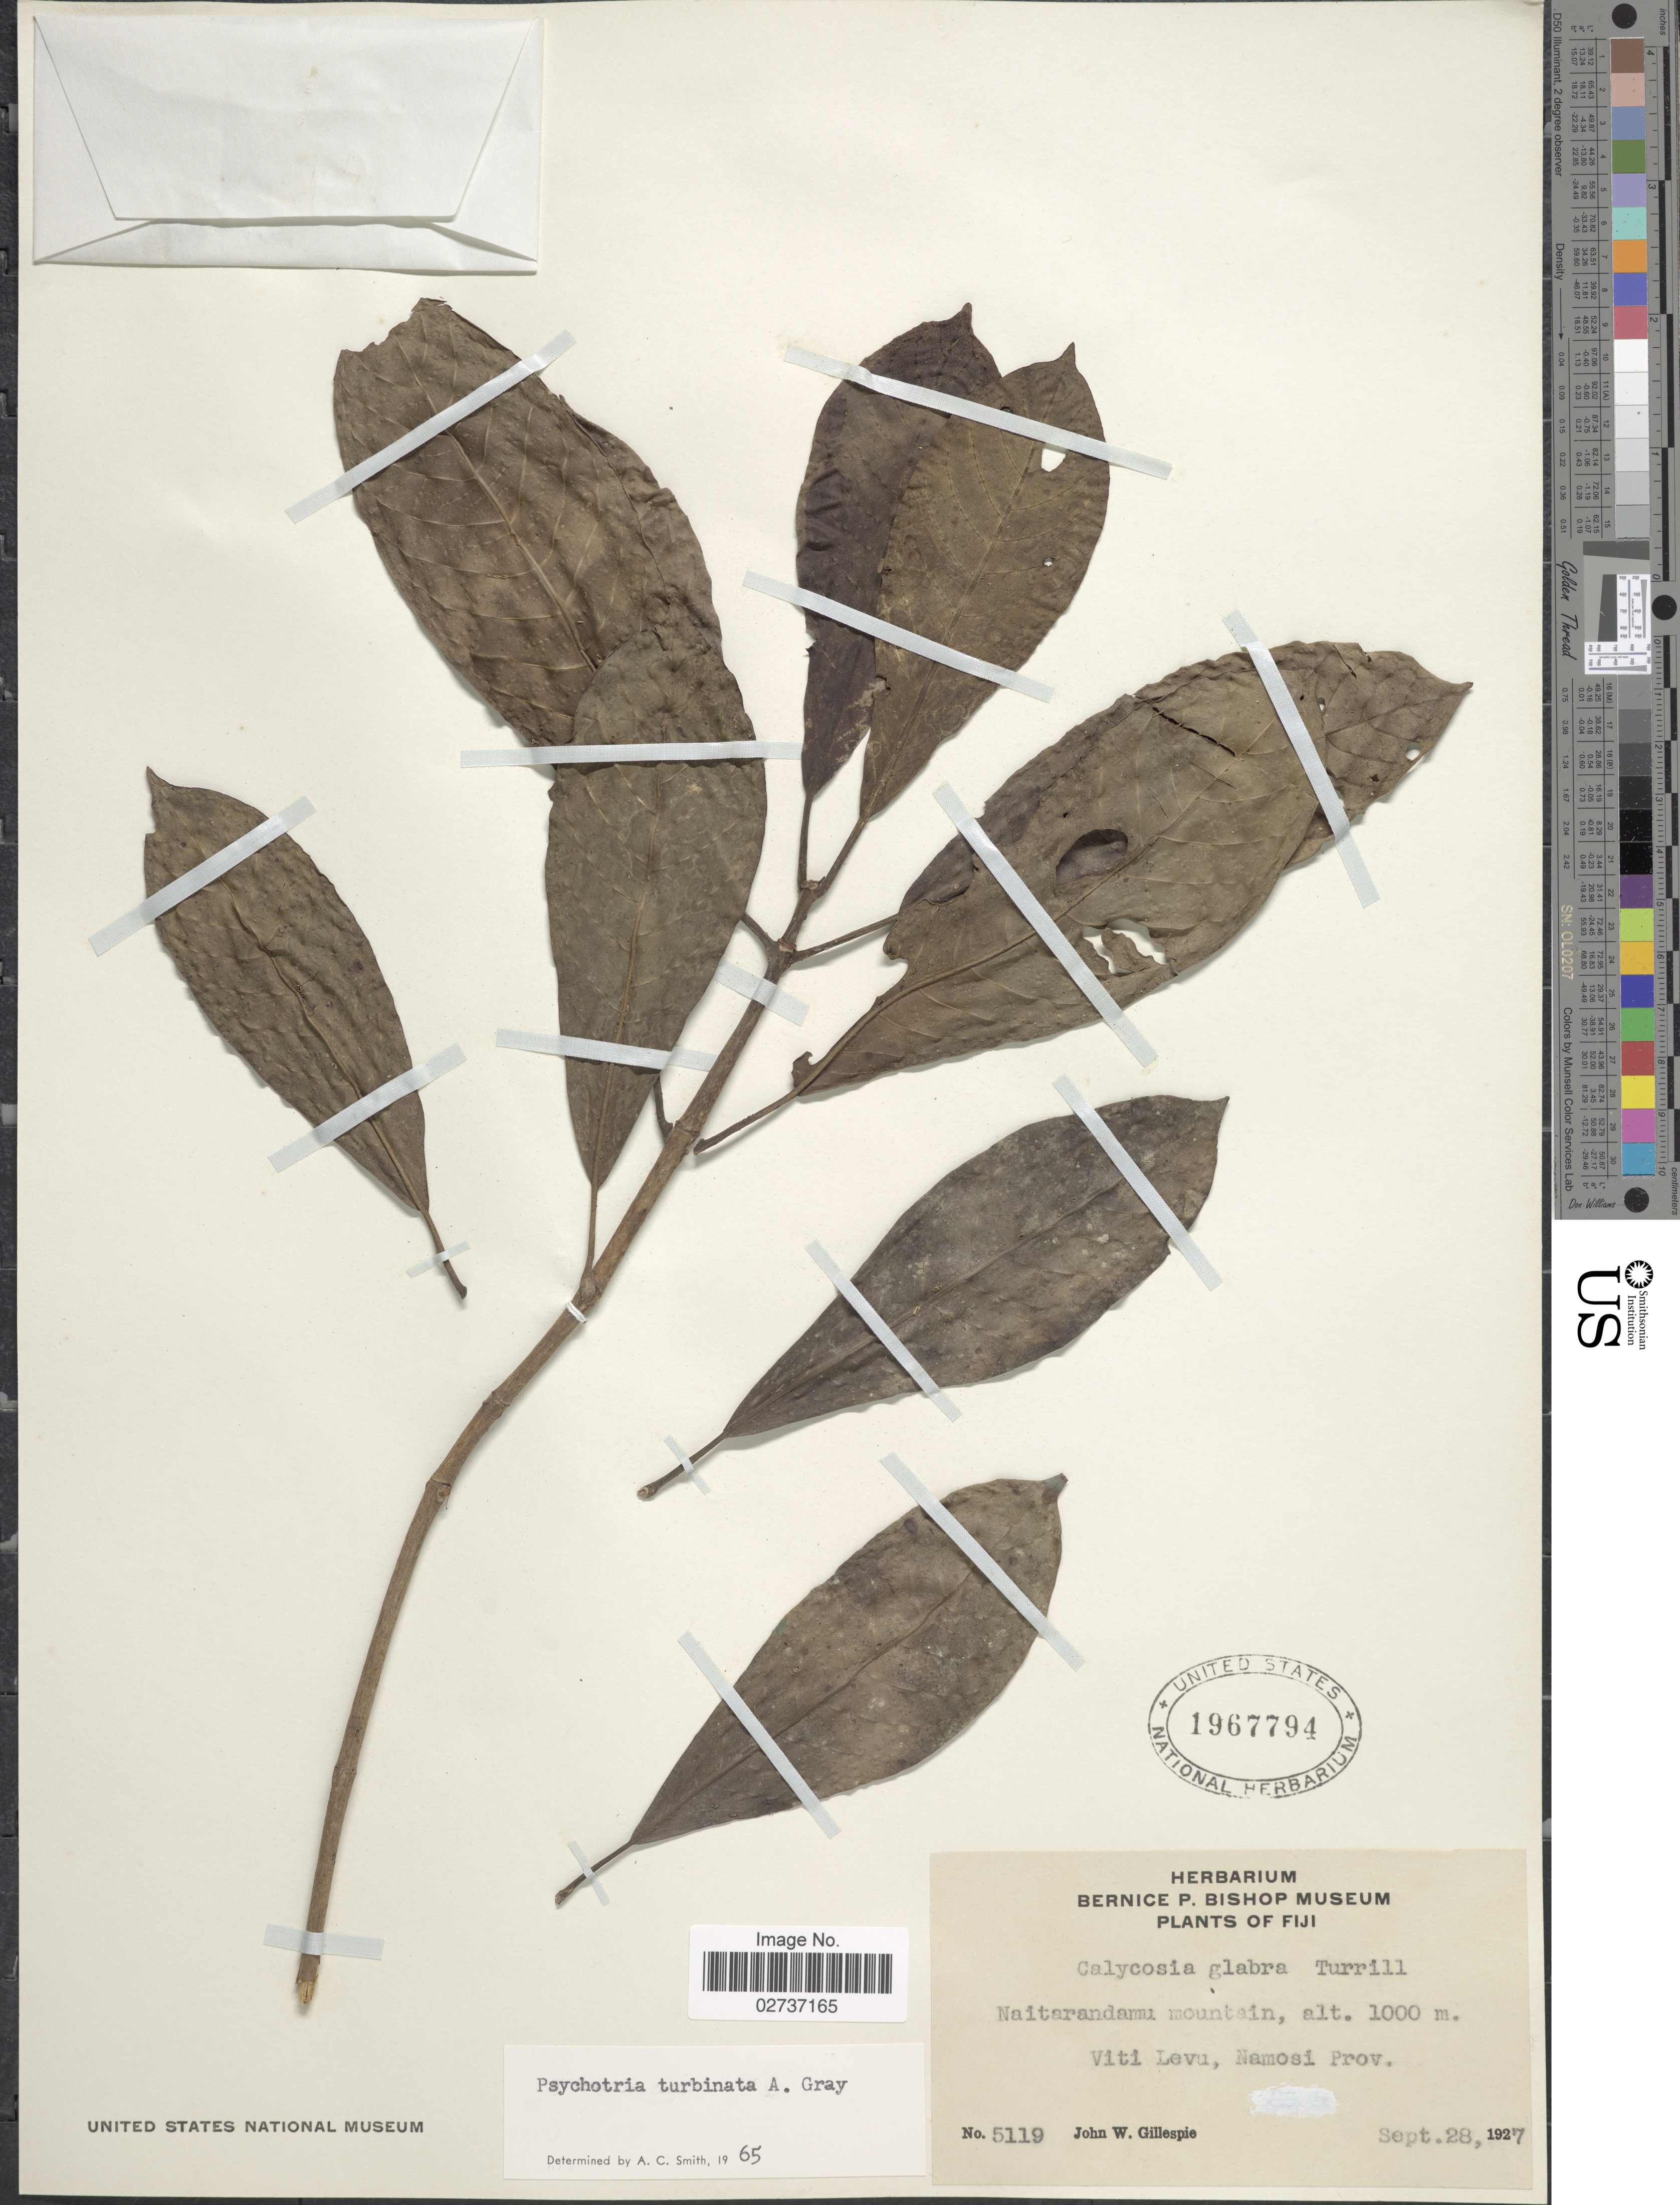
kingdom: Plantae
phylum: Tracheophyta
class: Magnoliopsida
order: Gentianales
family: Rubiaceae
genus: Psychotria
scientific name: Psychotria turbinata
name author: A. Gray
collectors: J. W. Gillespie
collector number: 5119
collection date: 1927-09-28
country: Fiji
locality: Naitarandamu mountain, Viti Levu, Namosi Prov.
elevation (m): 1000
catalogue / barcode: US 1967794